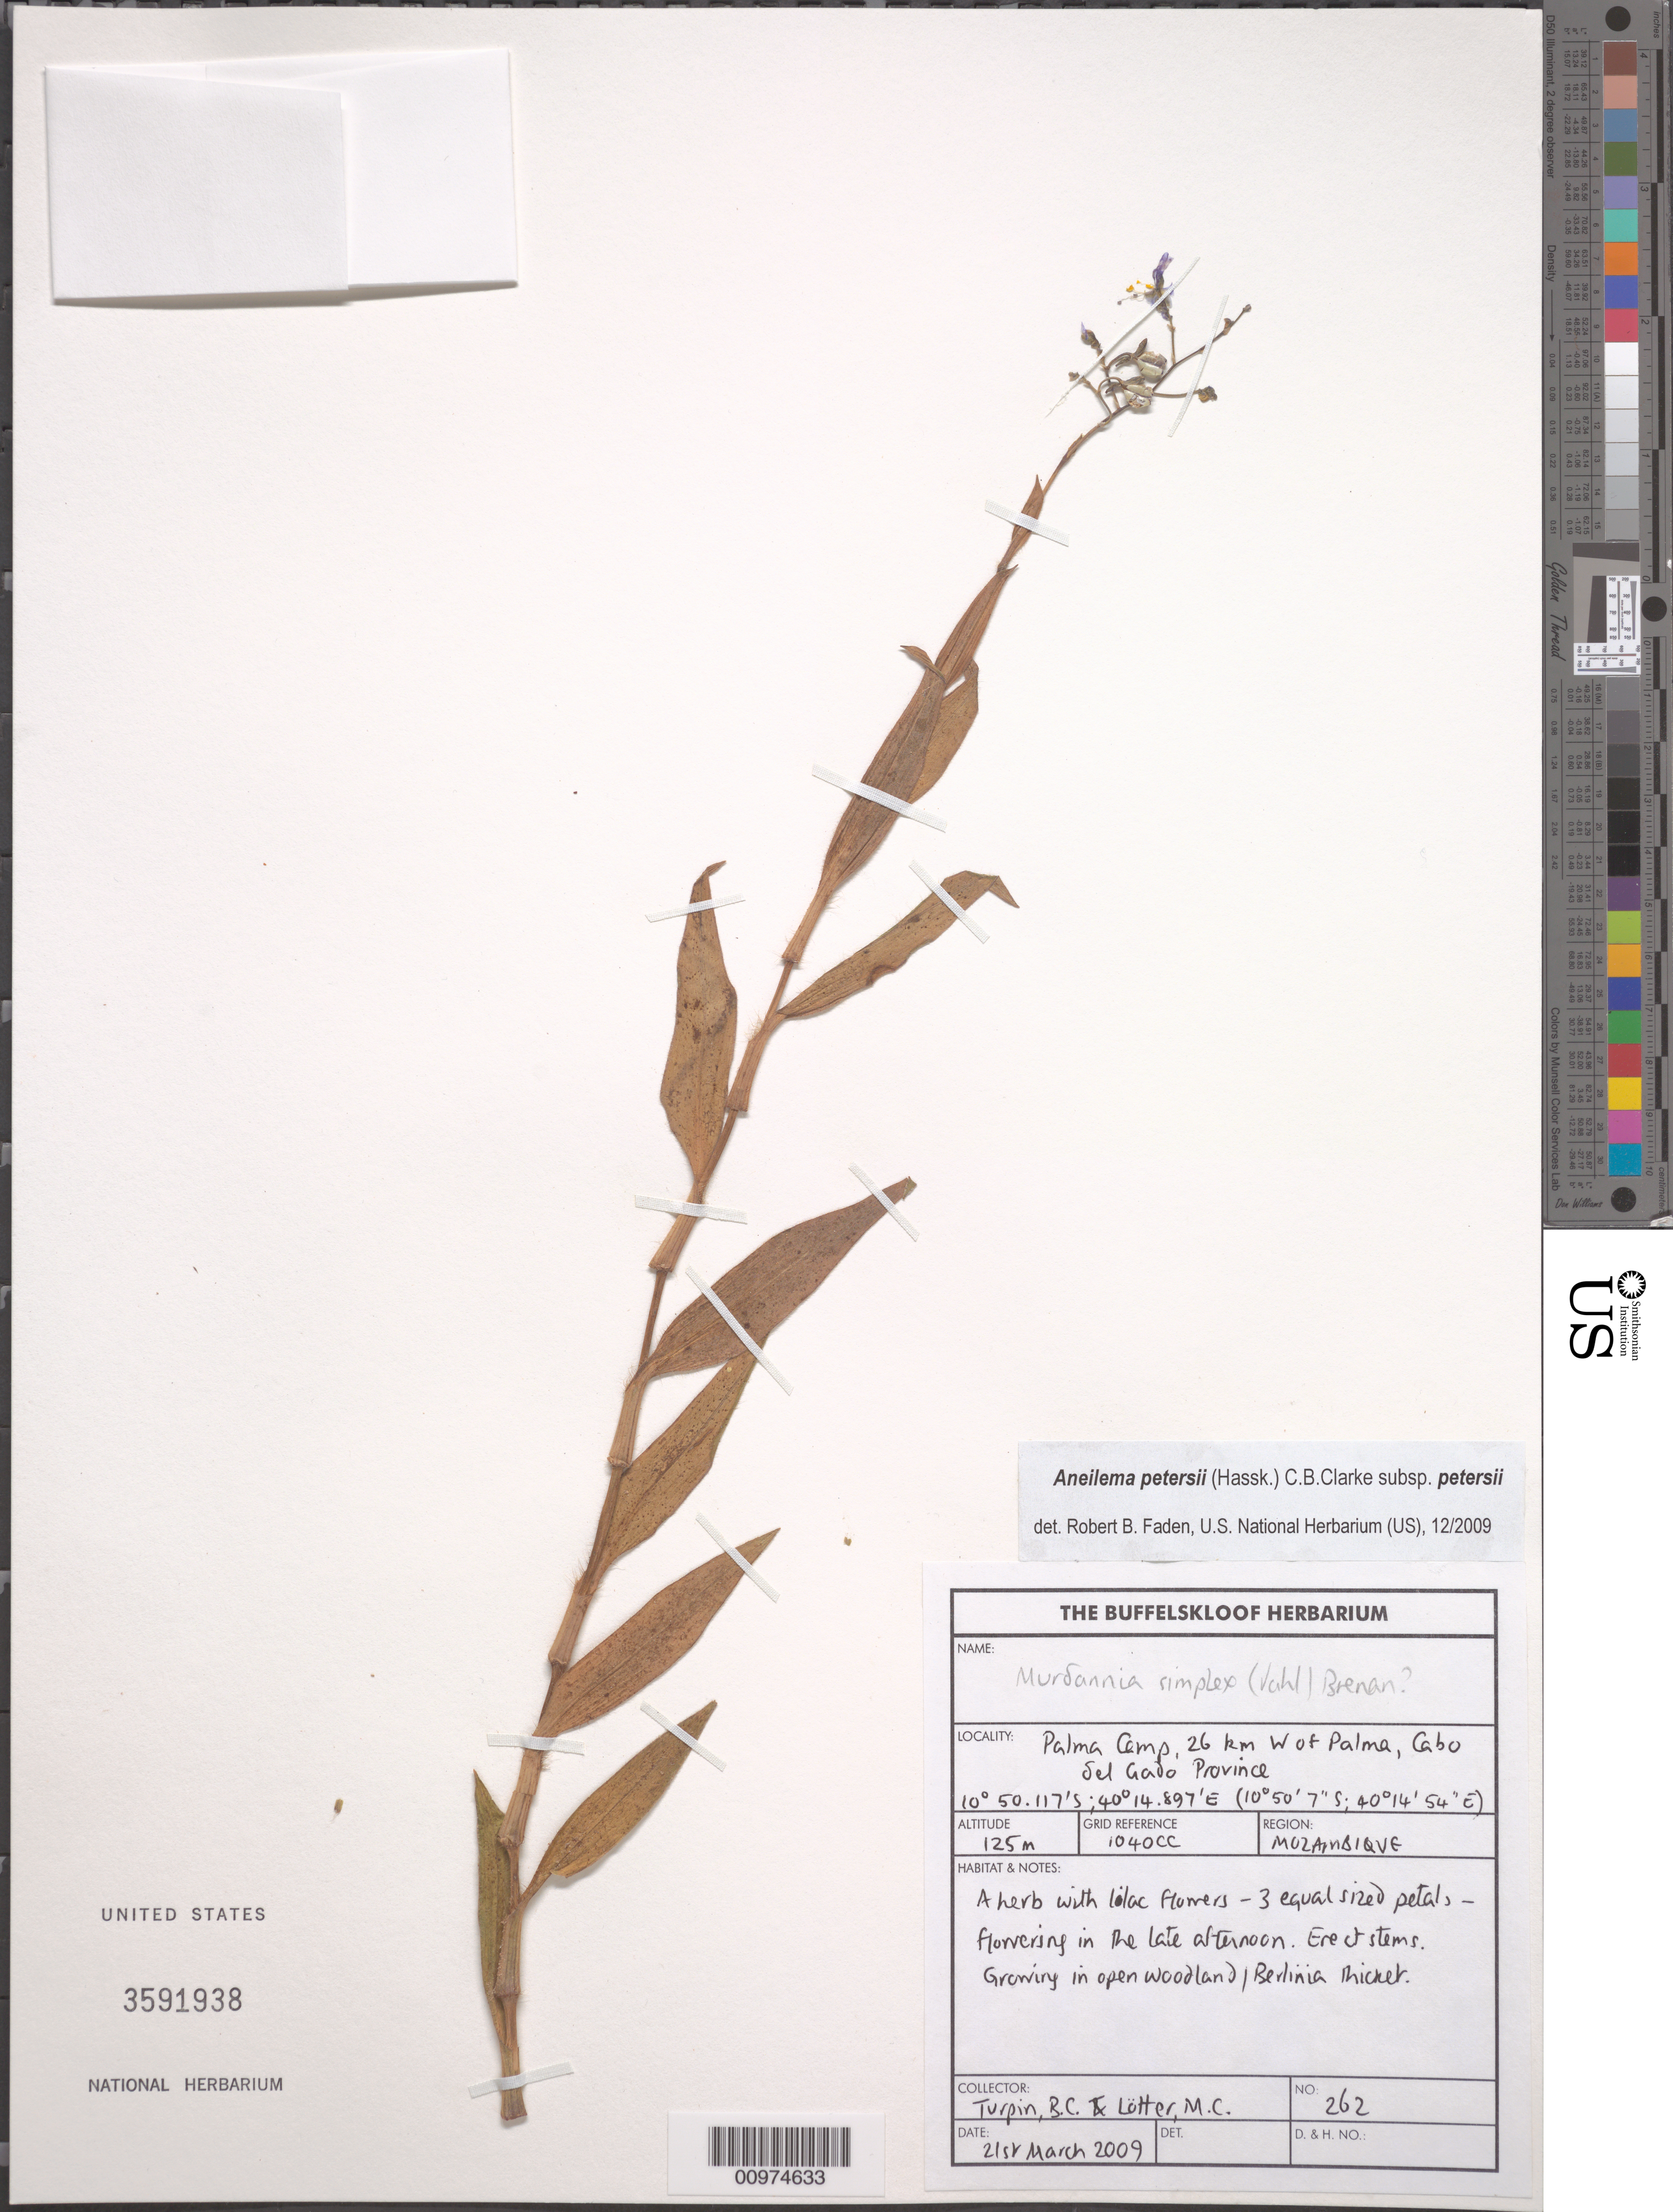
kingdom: Plantae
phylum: Tracheophyta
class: Liliopsida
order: Commelinales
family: Commelinaceae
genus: Aneilema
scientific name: Aneilema petersii subsp. petersii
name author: (Hassk.) C.B. Clarke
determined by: Faden, Robert B., (US), Smithsonian Institution - National Museum of Natural History (UNITED STATES)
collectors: B. C. Turpin & M. Lötter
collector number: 262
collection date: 2009-03-21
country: Mozambique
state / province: Cabo Delgado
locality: Palma Camp, 26 km W of Palma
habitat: Growing in open woodland, Berlinia thicket.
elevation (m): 125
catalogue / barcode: US 3591938